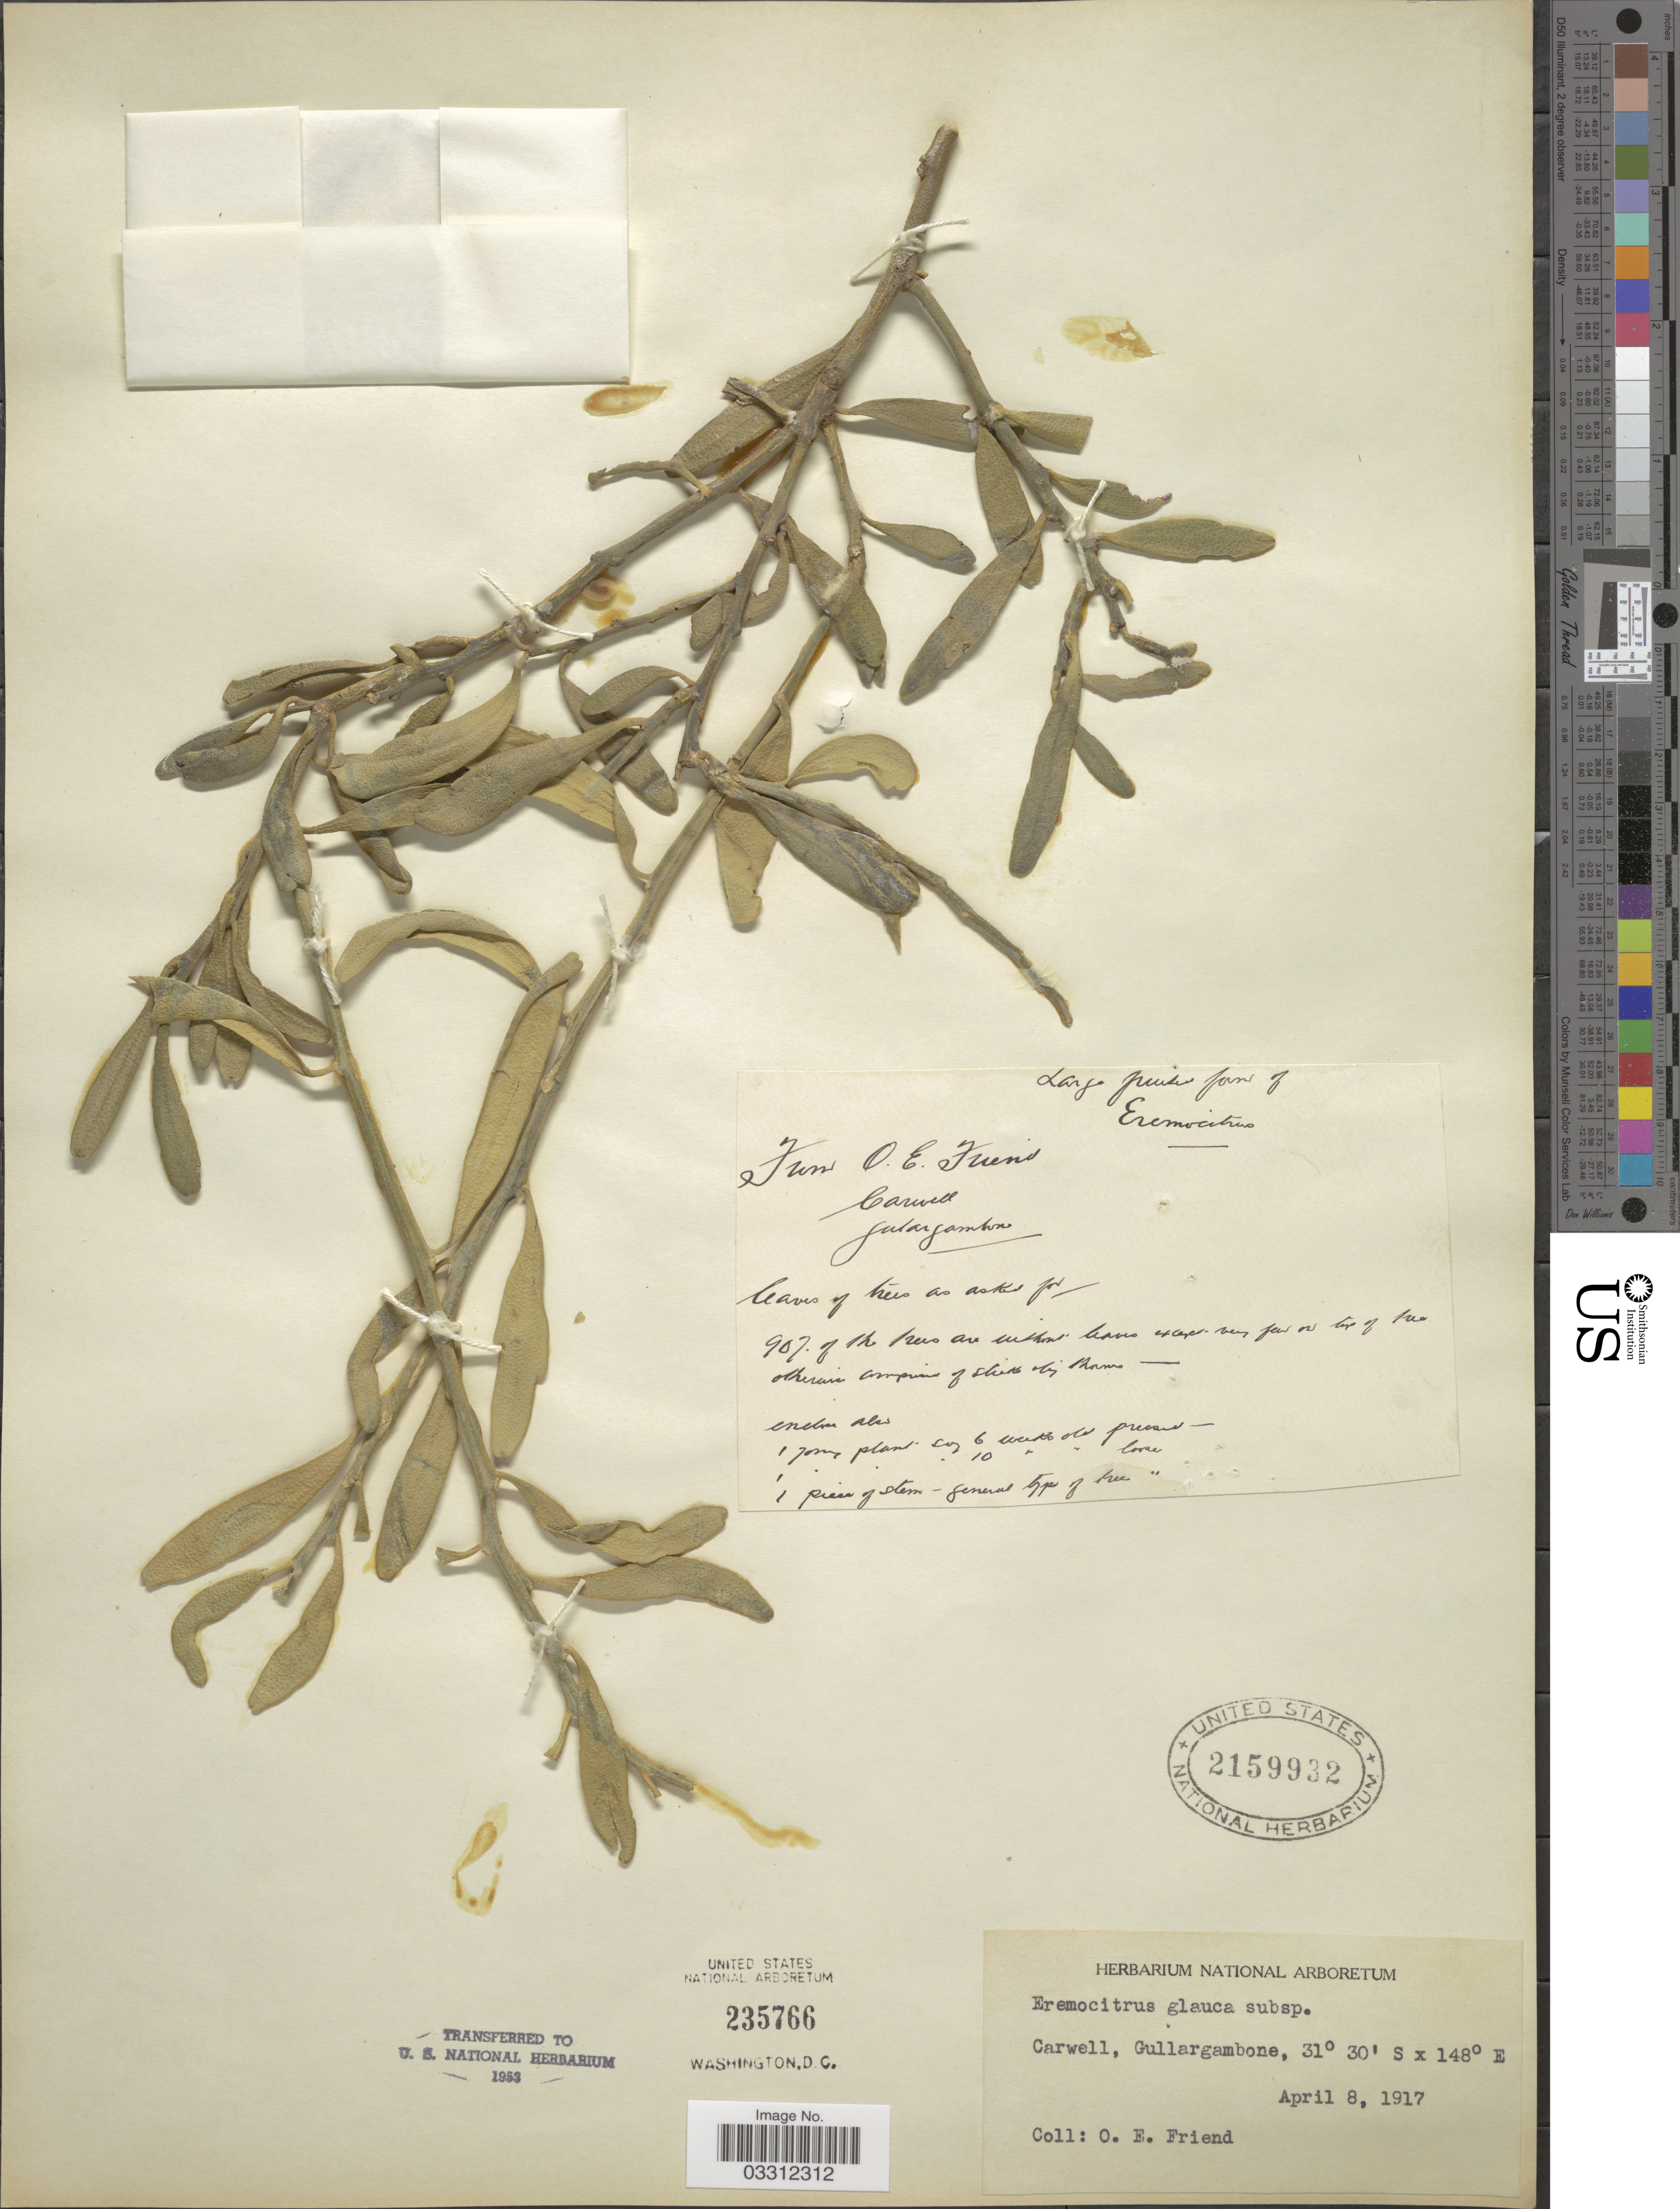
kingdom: Plantae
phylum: Tracheophyta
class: Magnoliopsida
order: Sapindales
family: Rutaceae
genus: Citrus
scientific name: Citrus glauca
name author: (Lindl.) Burkill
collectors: O. Friend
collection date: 1917-04-08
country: Australia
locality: Carwell, Gullargambone.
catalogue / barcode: US 2159932